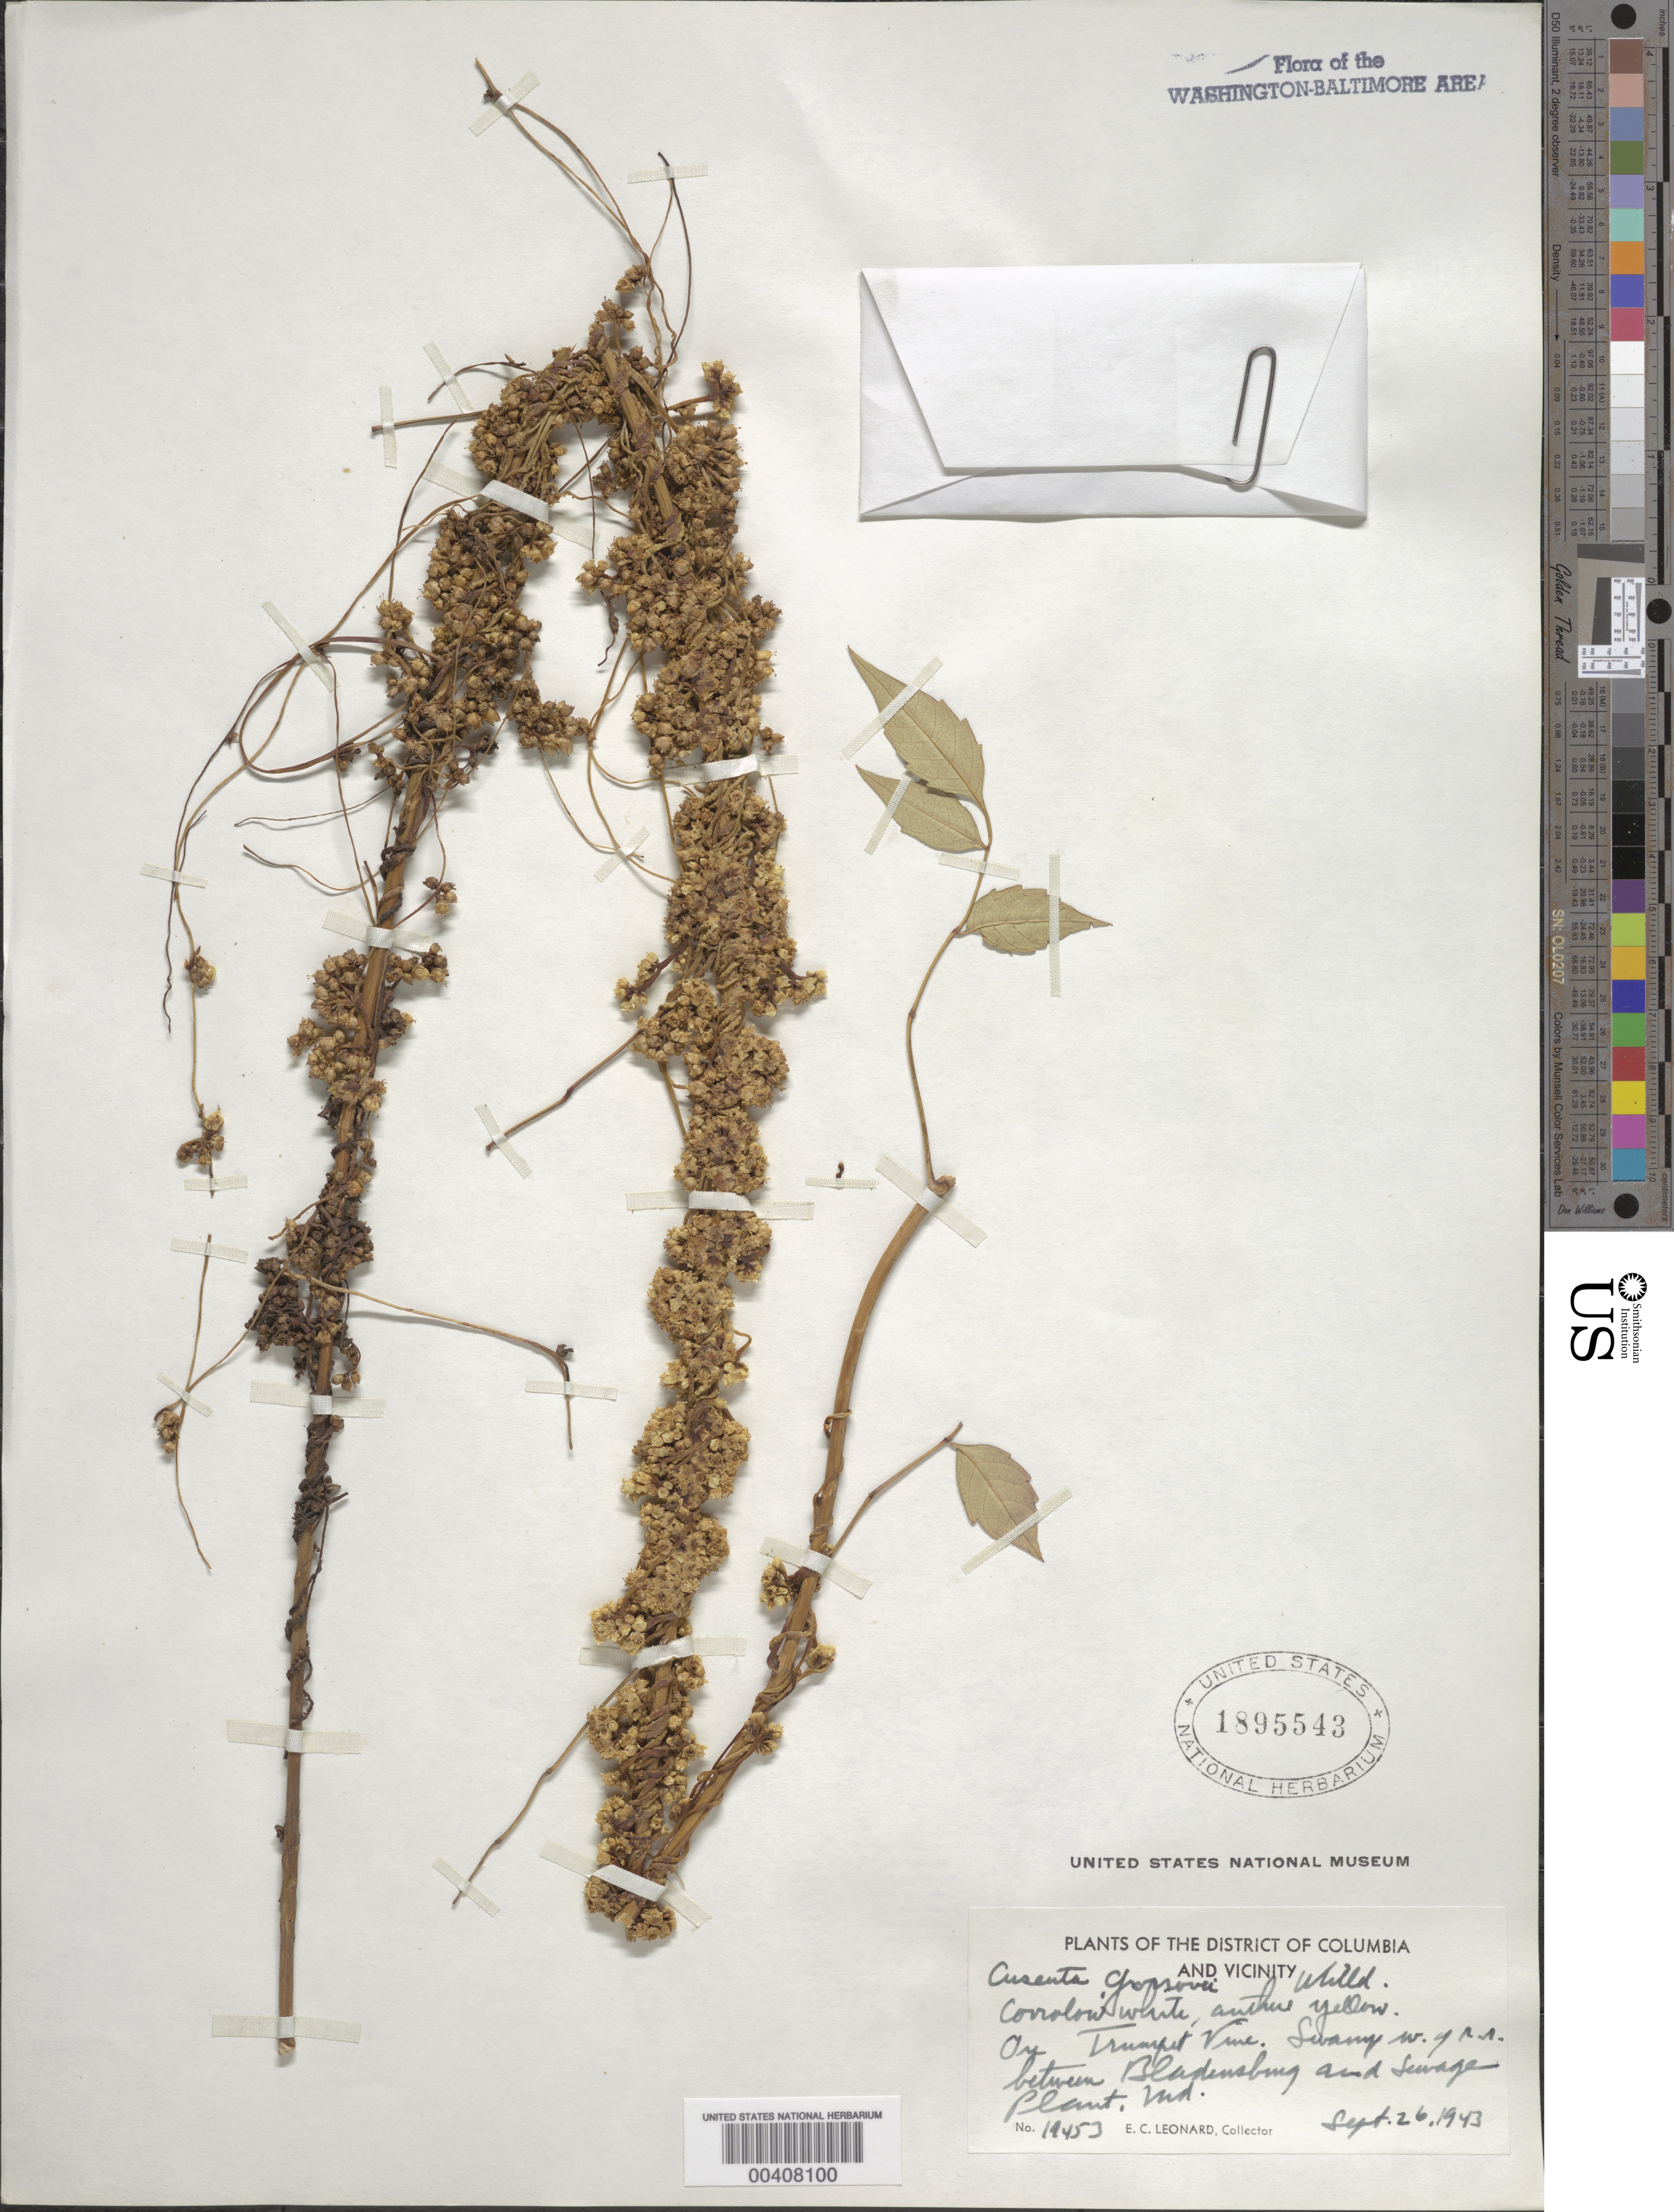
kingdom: Plantae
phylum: Tracheophyta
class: Magnoliopsida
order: Solanales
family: Convolvulaceae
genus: Cuscuta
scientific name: Cuscuta gronovii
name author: Willd. ex Schult.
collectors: E. C. Leonard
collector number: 19453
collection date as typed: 26 Sep 1943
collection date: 1943-09-26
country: United States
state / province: Maryland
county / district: Prince George's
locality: W of R.R. between Bladensburg and Sewage Plant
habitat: On trumpet vine, swamp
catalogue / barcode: US 1895543